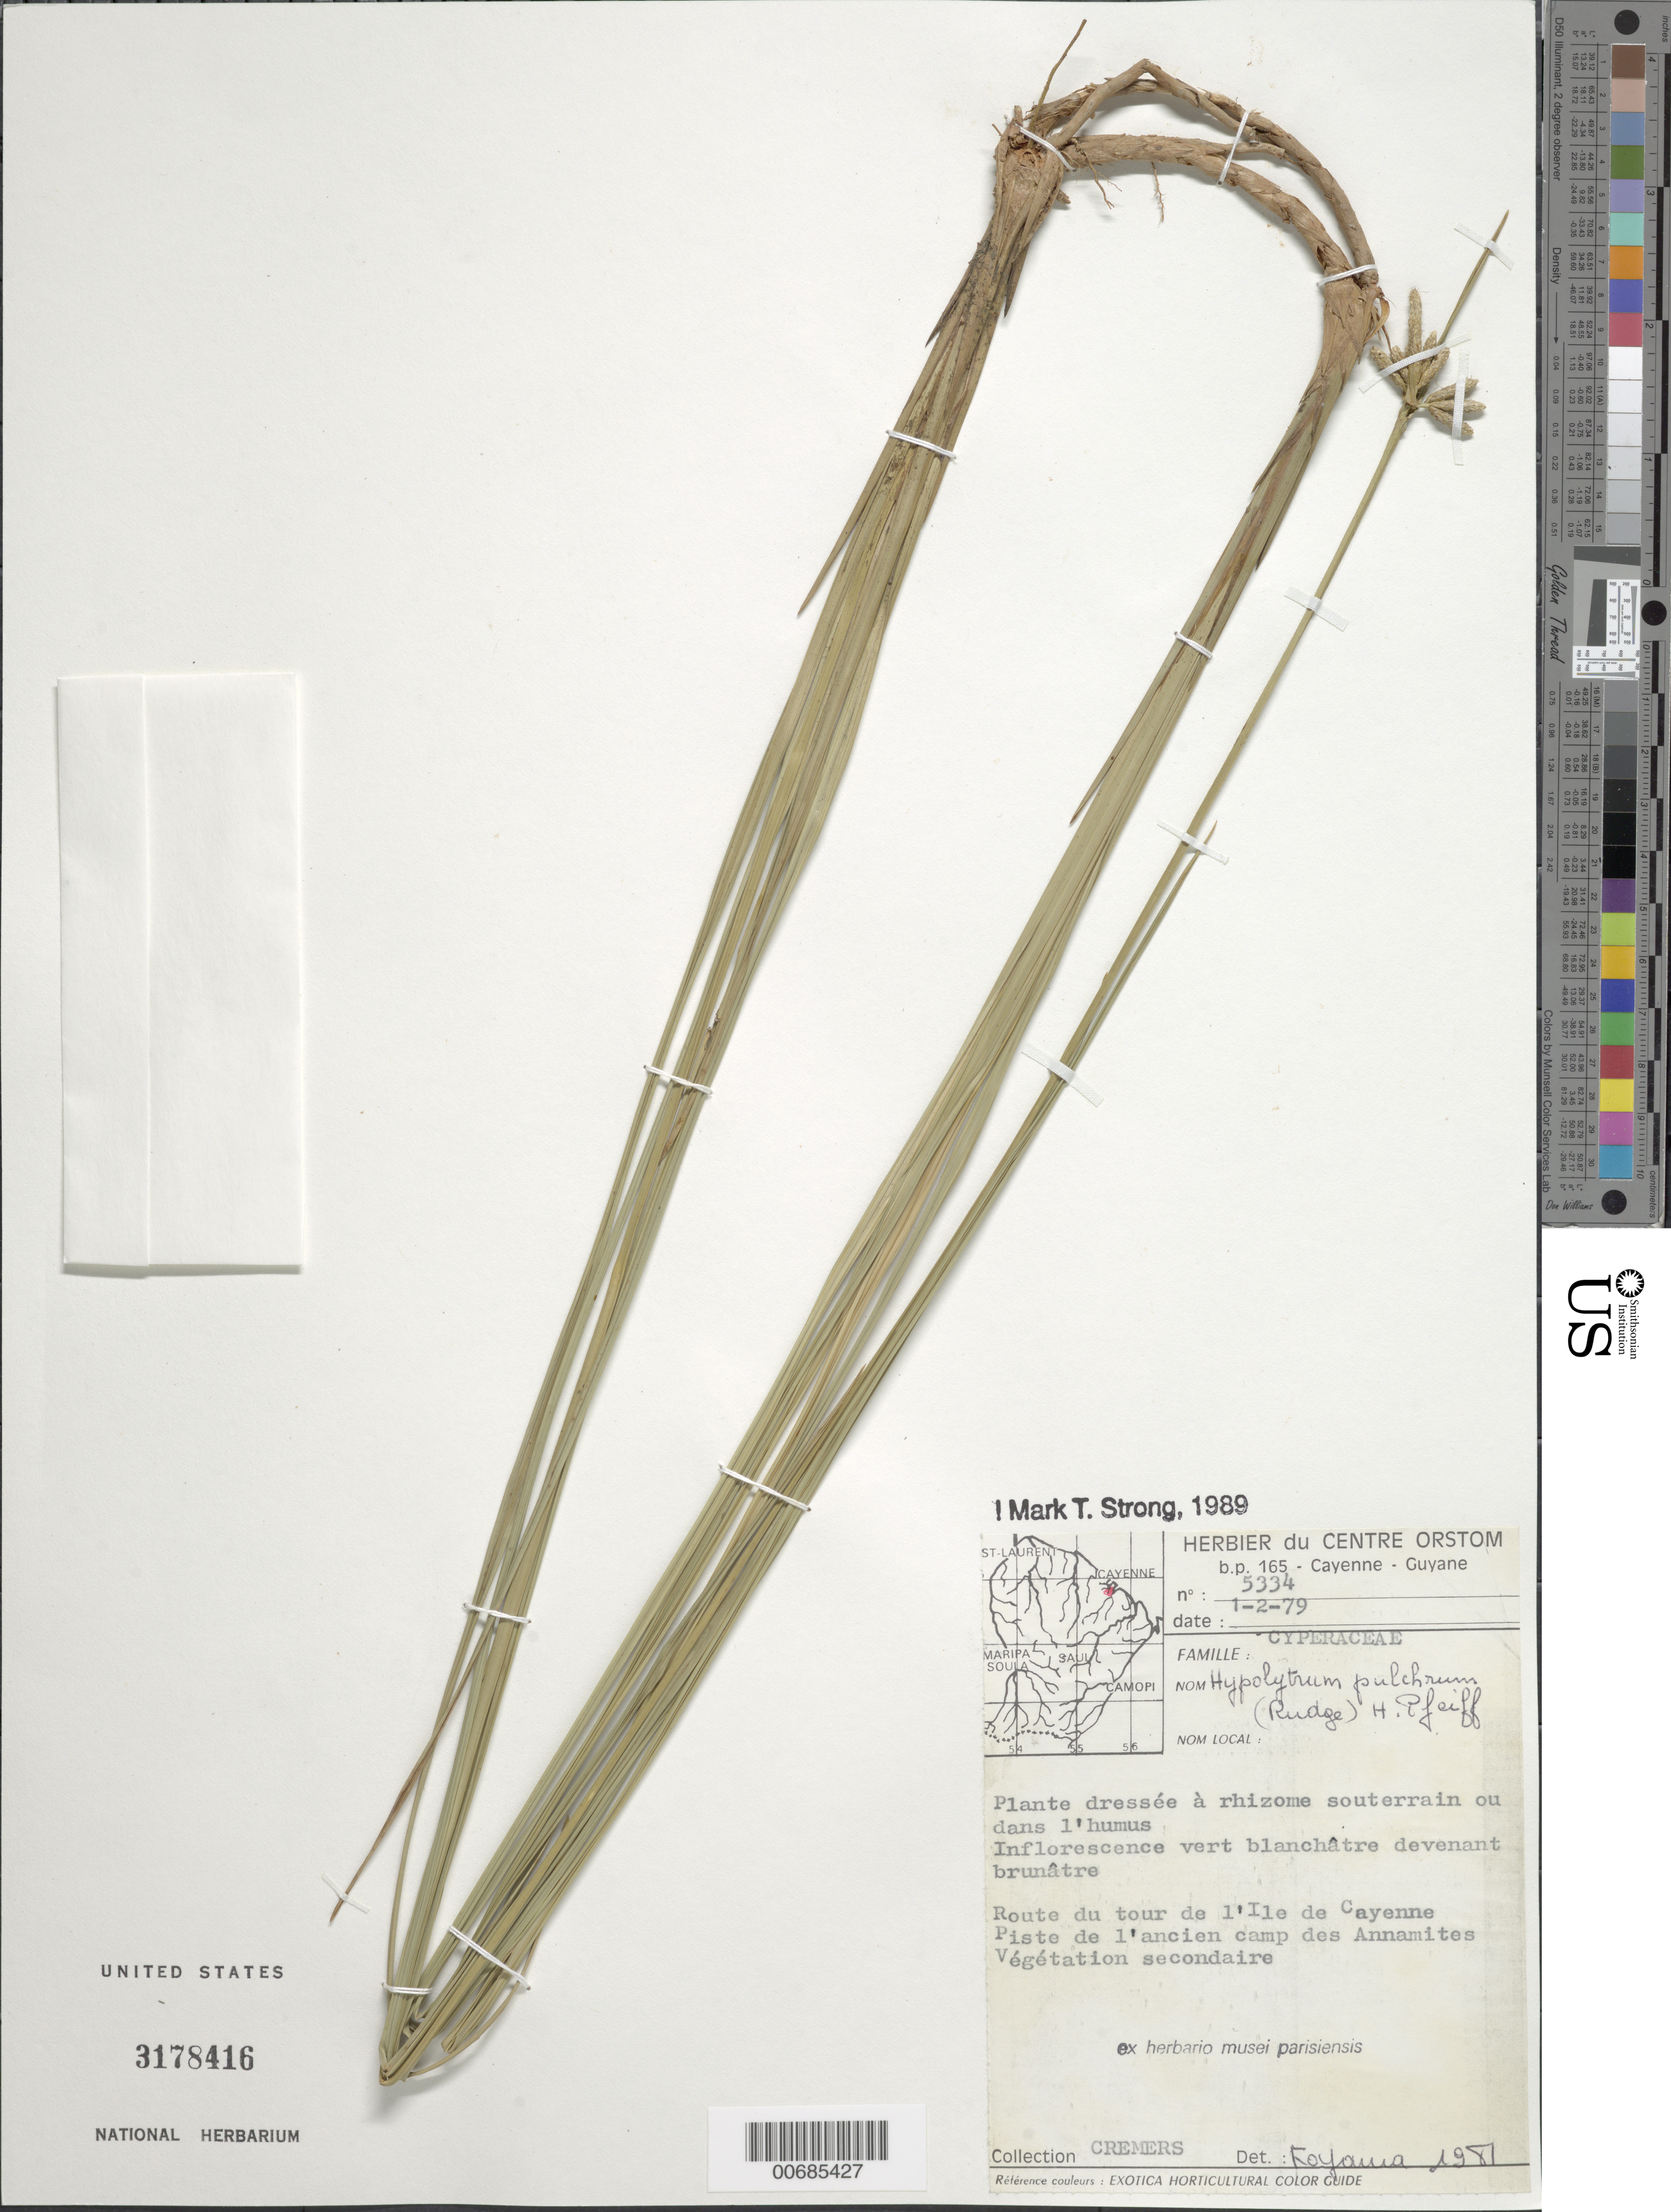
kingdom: Plantae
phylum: Tracheophyta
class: Liliopsida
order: Poales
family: Cyperaceae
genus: Hypolytrum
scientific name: Hypolytrum pulchrum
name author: (Rudge) H. Pfeiff.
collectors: G. Cremers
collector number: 5334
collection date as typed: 1-Feb-79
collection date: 1979-02-01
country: French Guiana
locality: Ile de Cayenne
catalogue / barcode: US 3178416